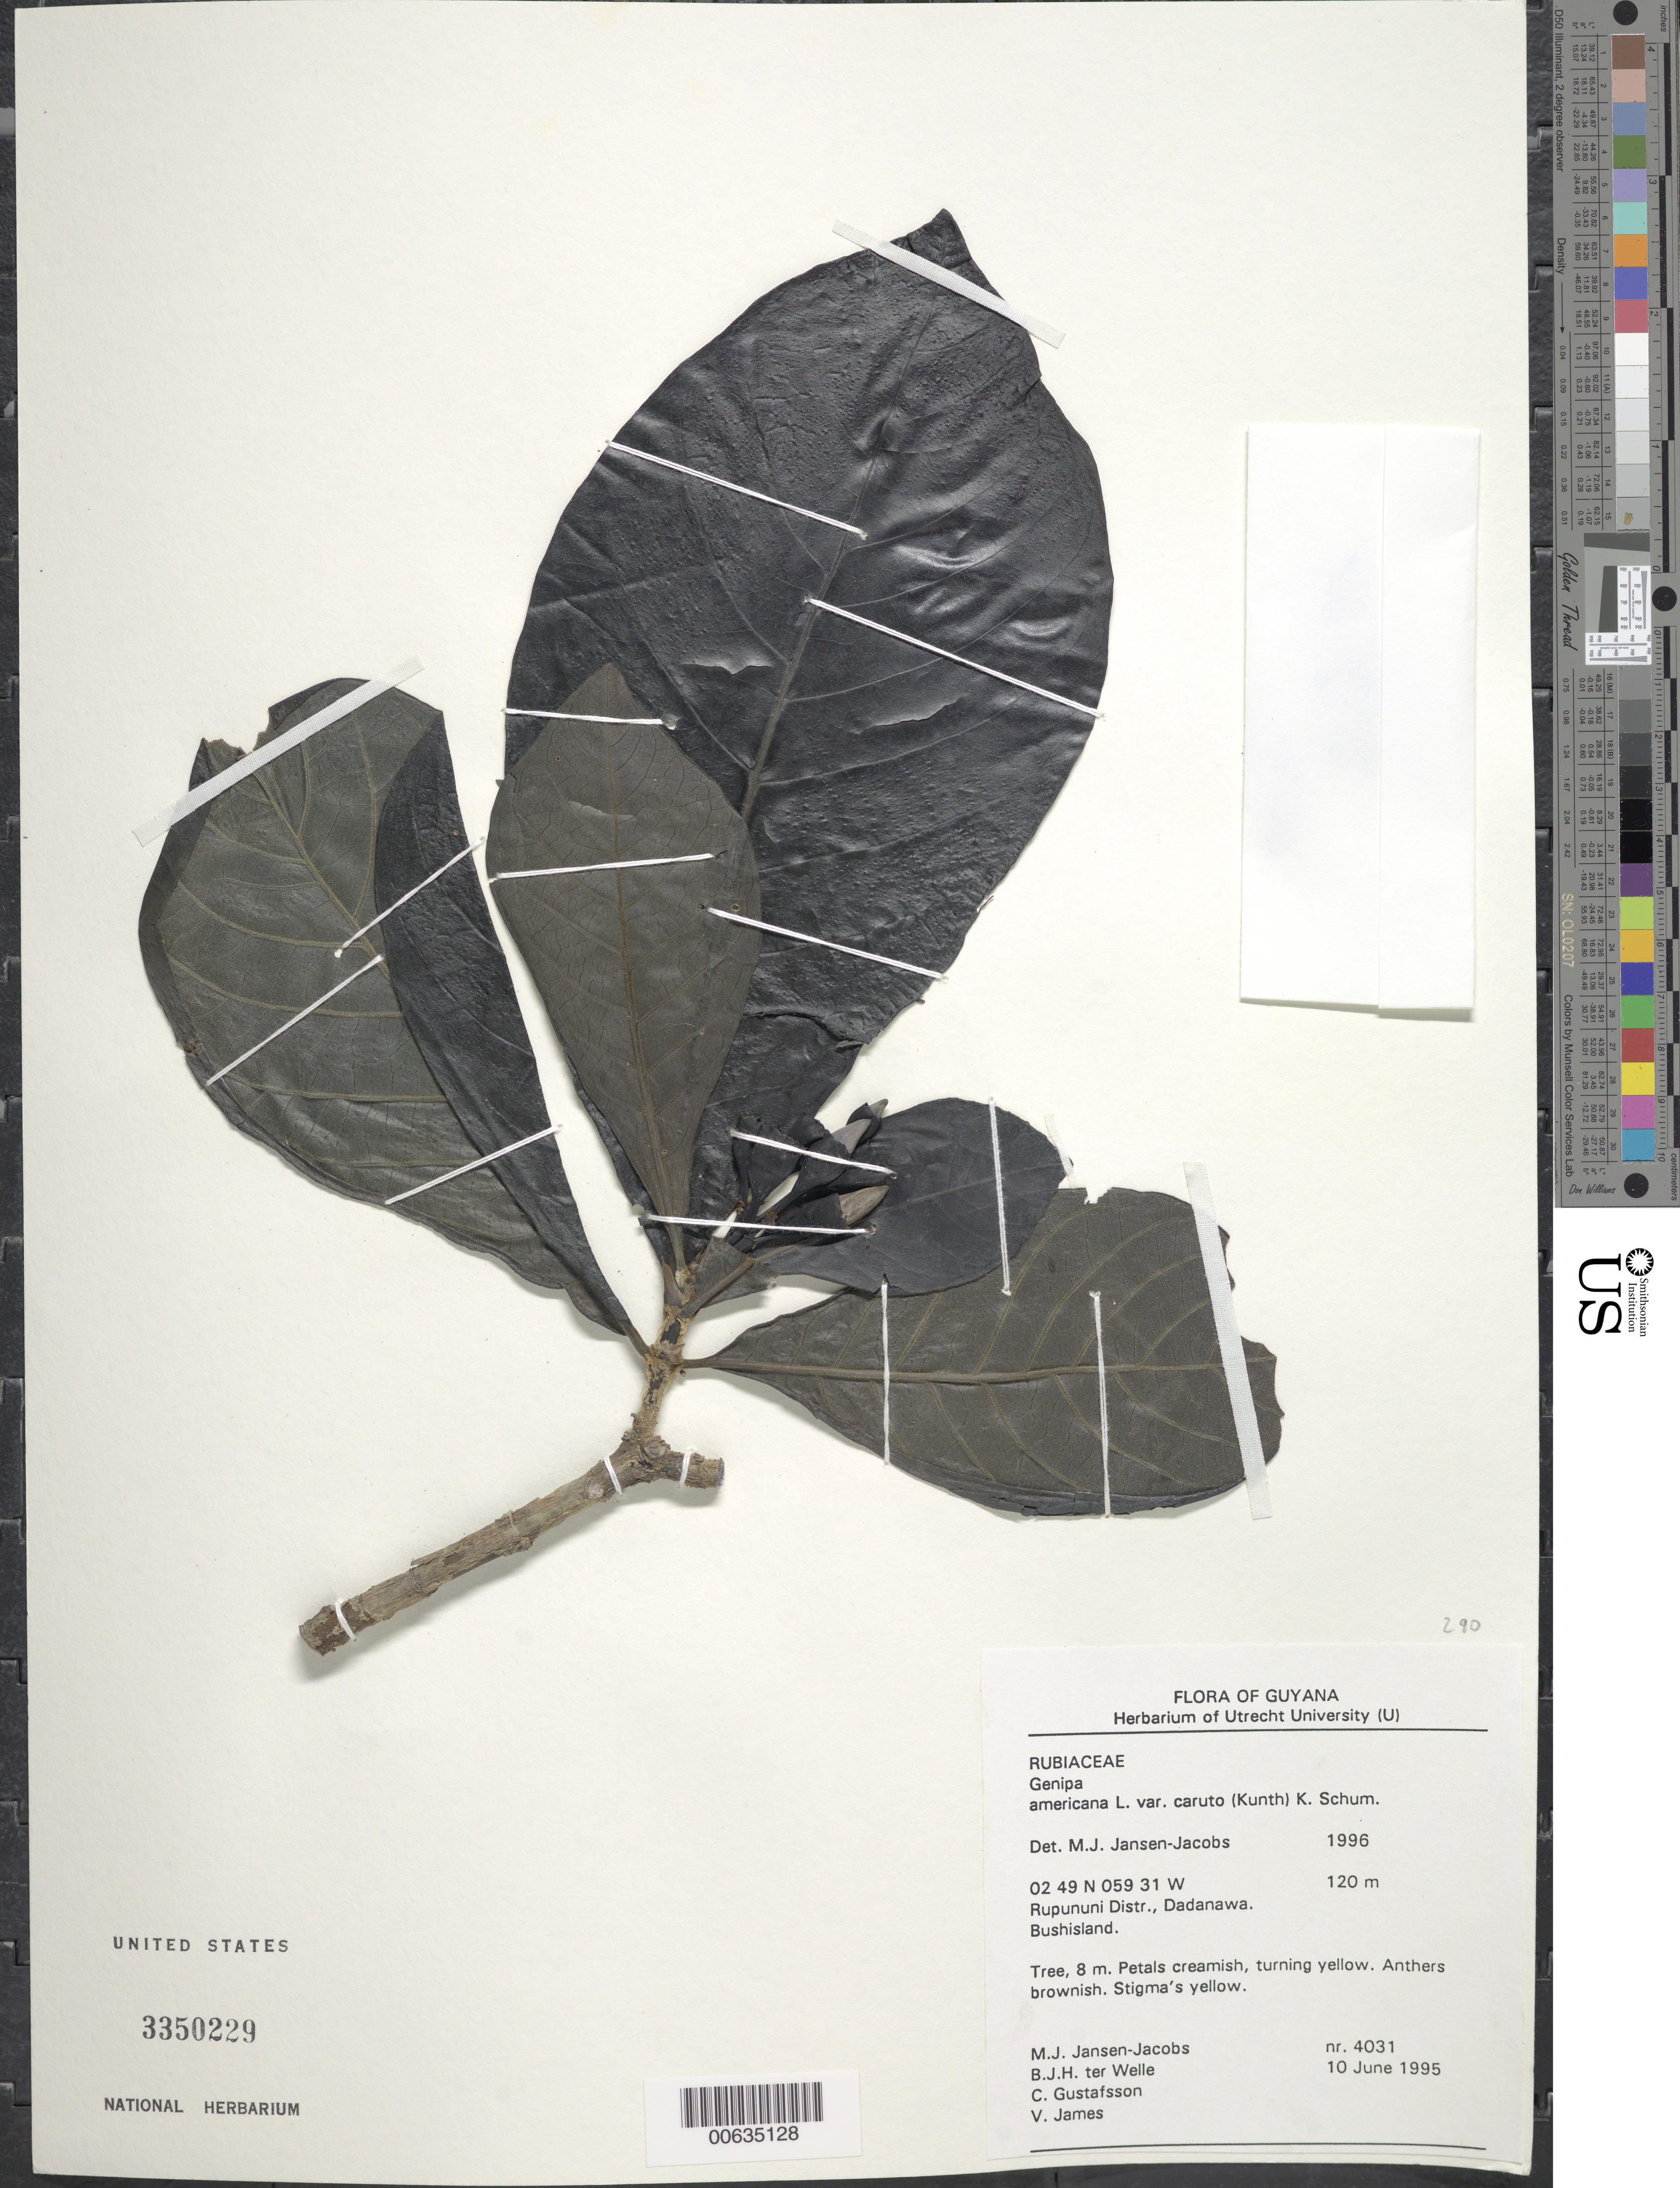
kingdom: Plantae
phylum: Tracheophyta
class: Magnoliopsida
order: Gentianales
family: Rubiaceae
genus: Genipa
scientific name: Genipa americana var. caruto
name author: (Kunth) K. Schum.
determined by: Jansen-Jacobs, M. J., (U), Nationaal Herbarium Nederland, Utrecht University branch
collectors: M. J. Jansen-Jacobs, B. Welle, C. G. Gustafsson & V. James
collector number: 4031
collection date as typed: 10-Jun-95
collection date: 1995-06-10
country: Guyana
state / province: U. Takutu-U. Essequibo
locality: Dadanawa, Rupununi River, Rupununi District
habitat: Bush island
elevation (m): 120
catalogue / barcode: US 3350229